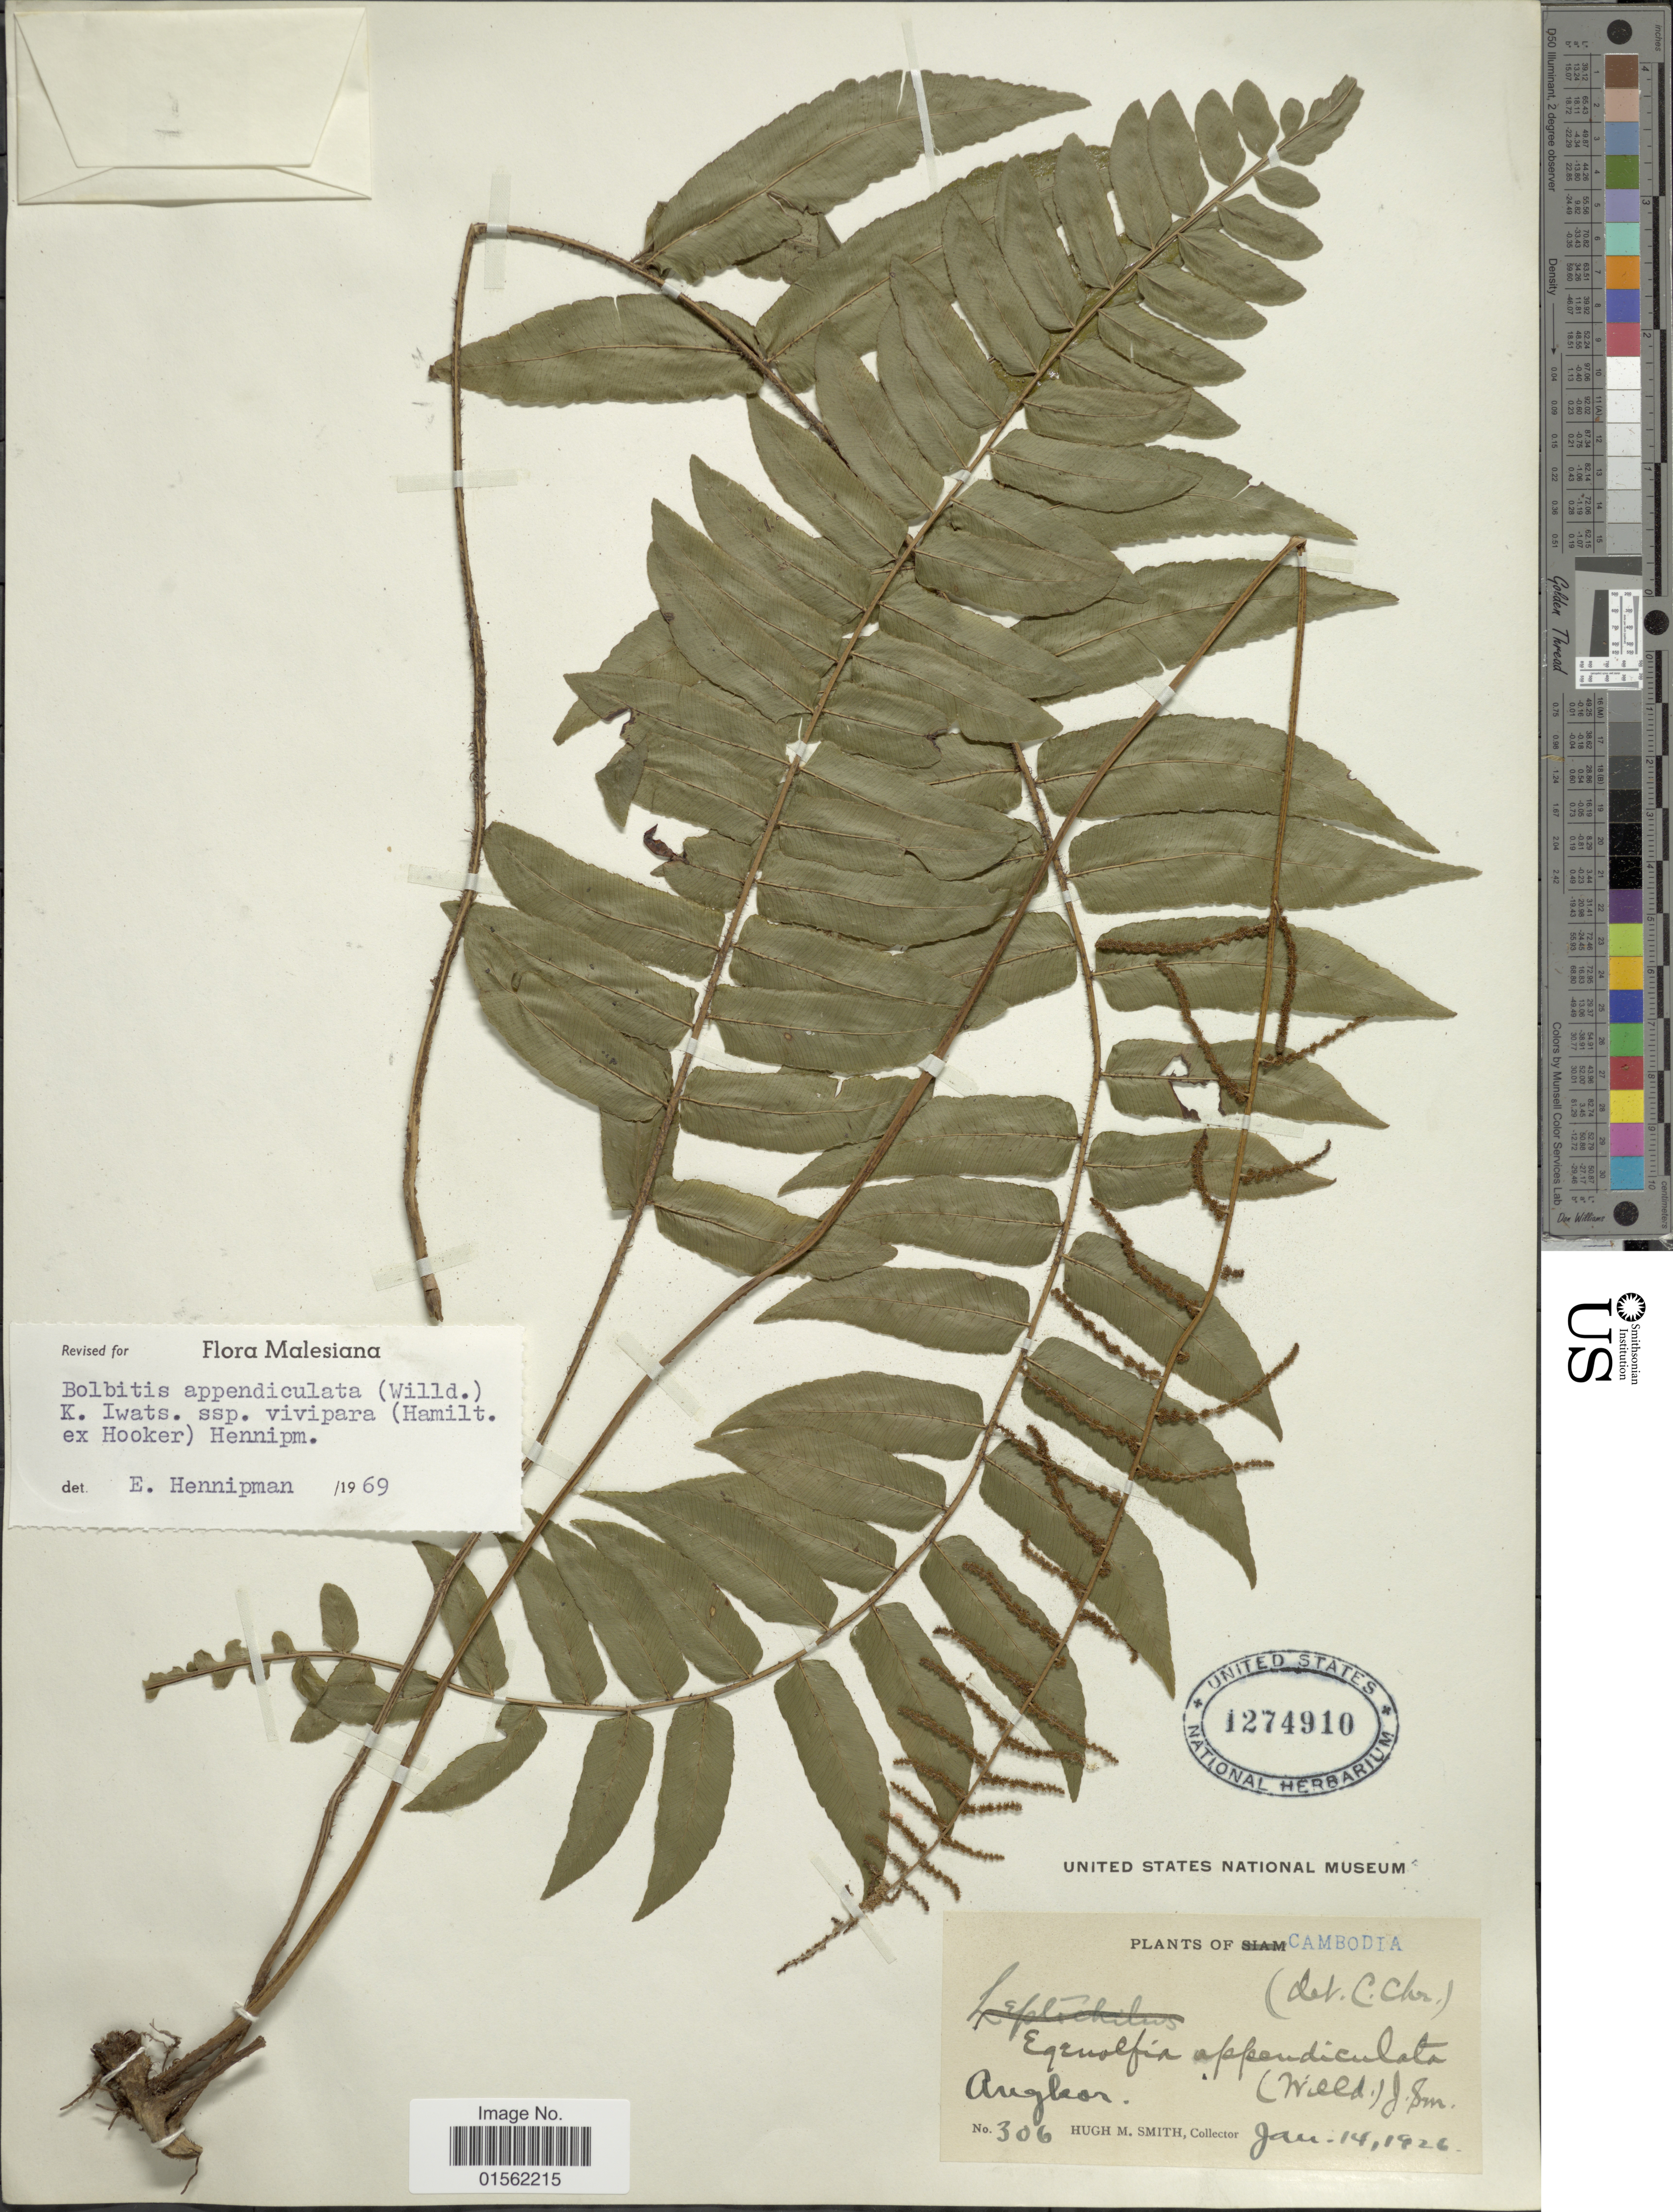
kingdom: Plantae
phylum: Tracheophyta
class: Polypodiopsida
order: Polypodiales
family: Dryopteridaceae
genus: Bolbitis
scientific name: Bolbitis appendiculata subsp. vivipara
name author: (Buch.-Ham. ex Hook.) Hennipman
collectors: H. M. Smith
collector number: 306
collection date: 1926-01-14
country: Cambodia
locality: Angkor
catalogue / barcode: US 1274910